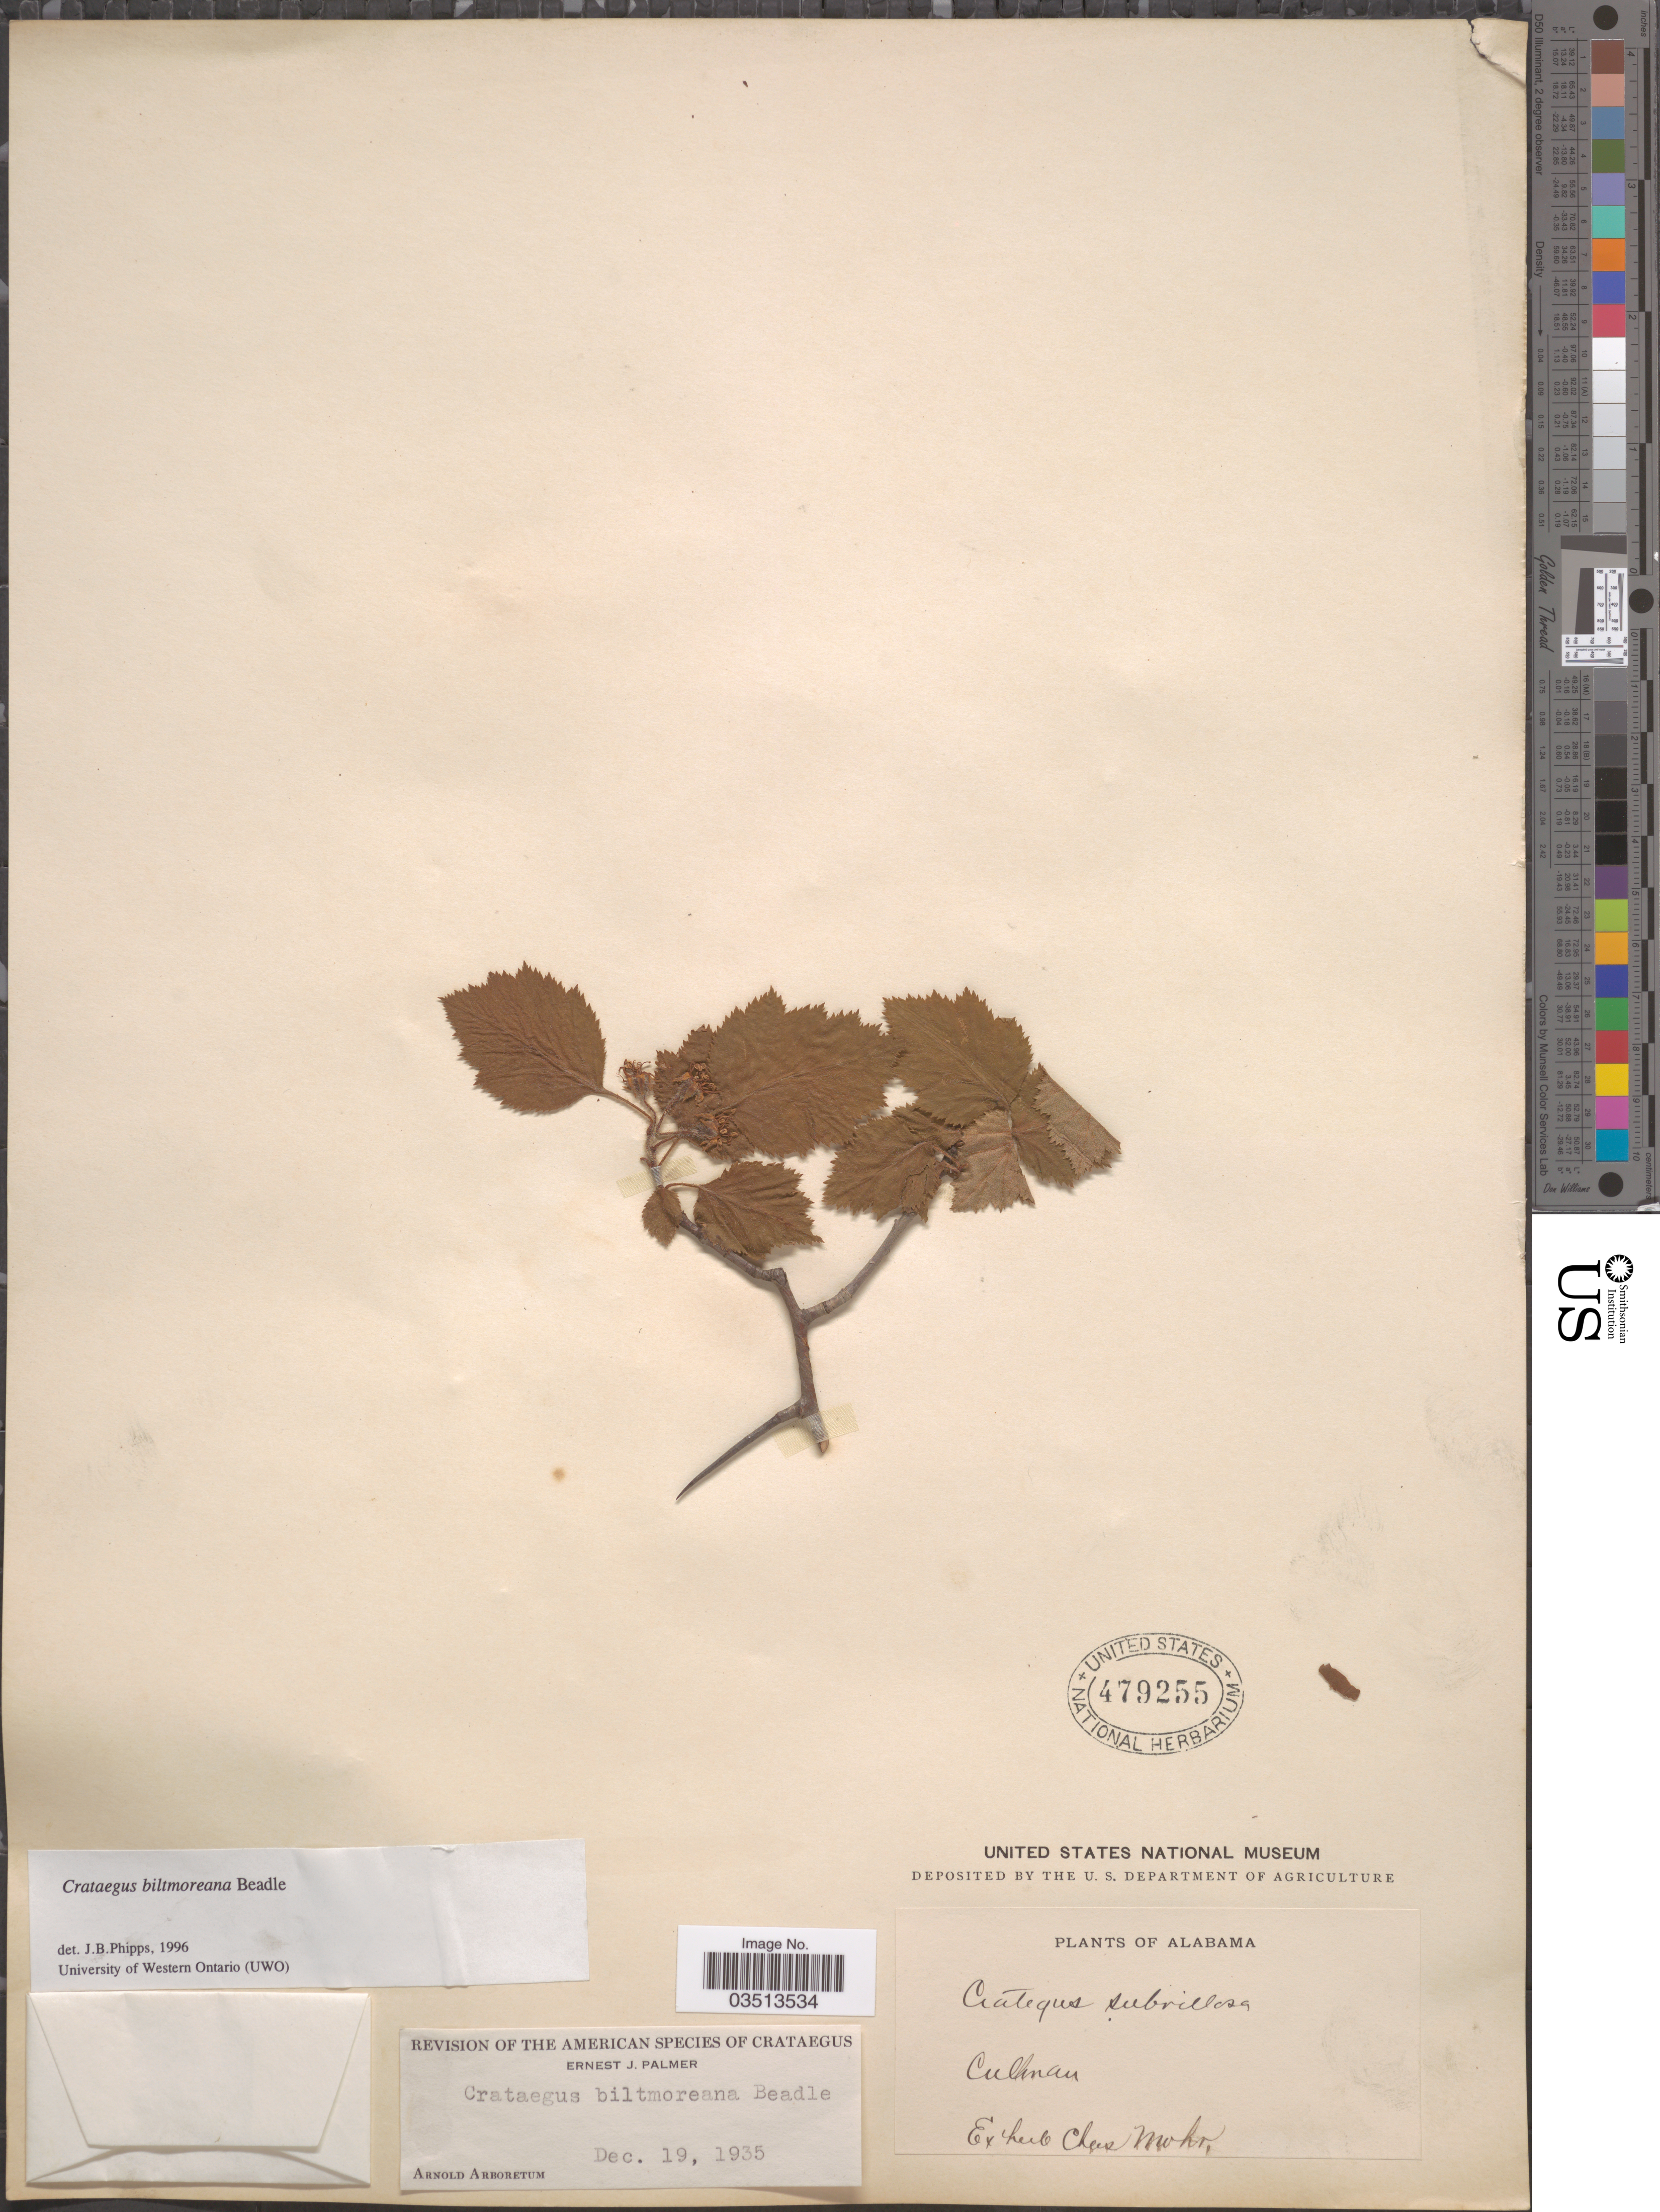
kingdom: Plantae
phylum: Tracheophyta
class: Magnoliopsida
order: Rosales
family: Rosaceae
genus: Crataegus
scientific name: Crataegus biltmoreana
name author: Beadle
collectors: ex herb. Charles Mohr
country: United States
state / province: Alabama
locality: Cullman.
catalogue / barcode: US 479255